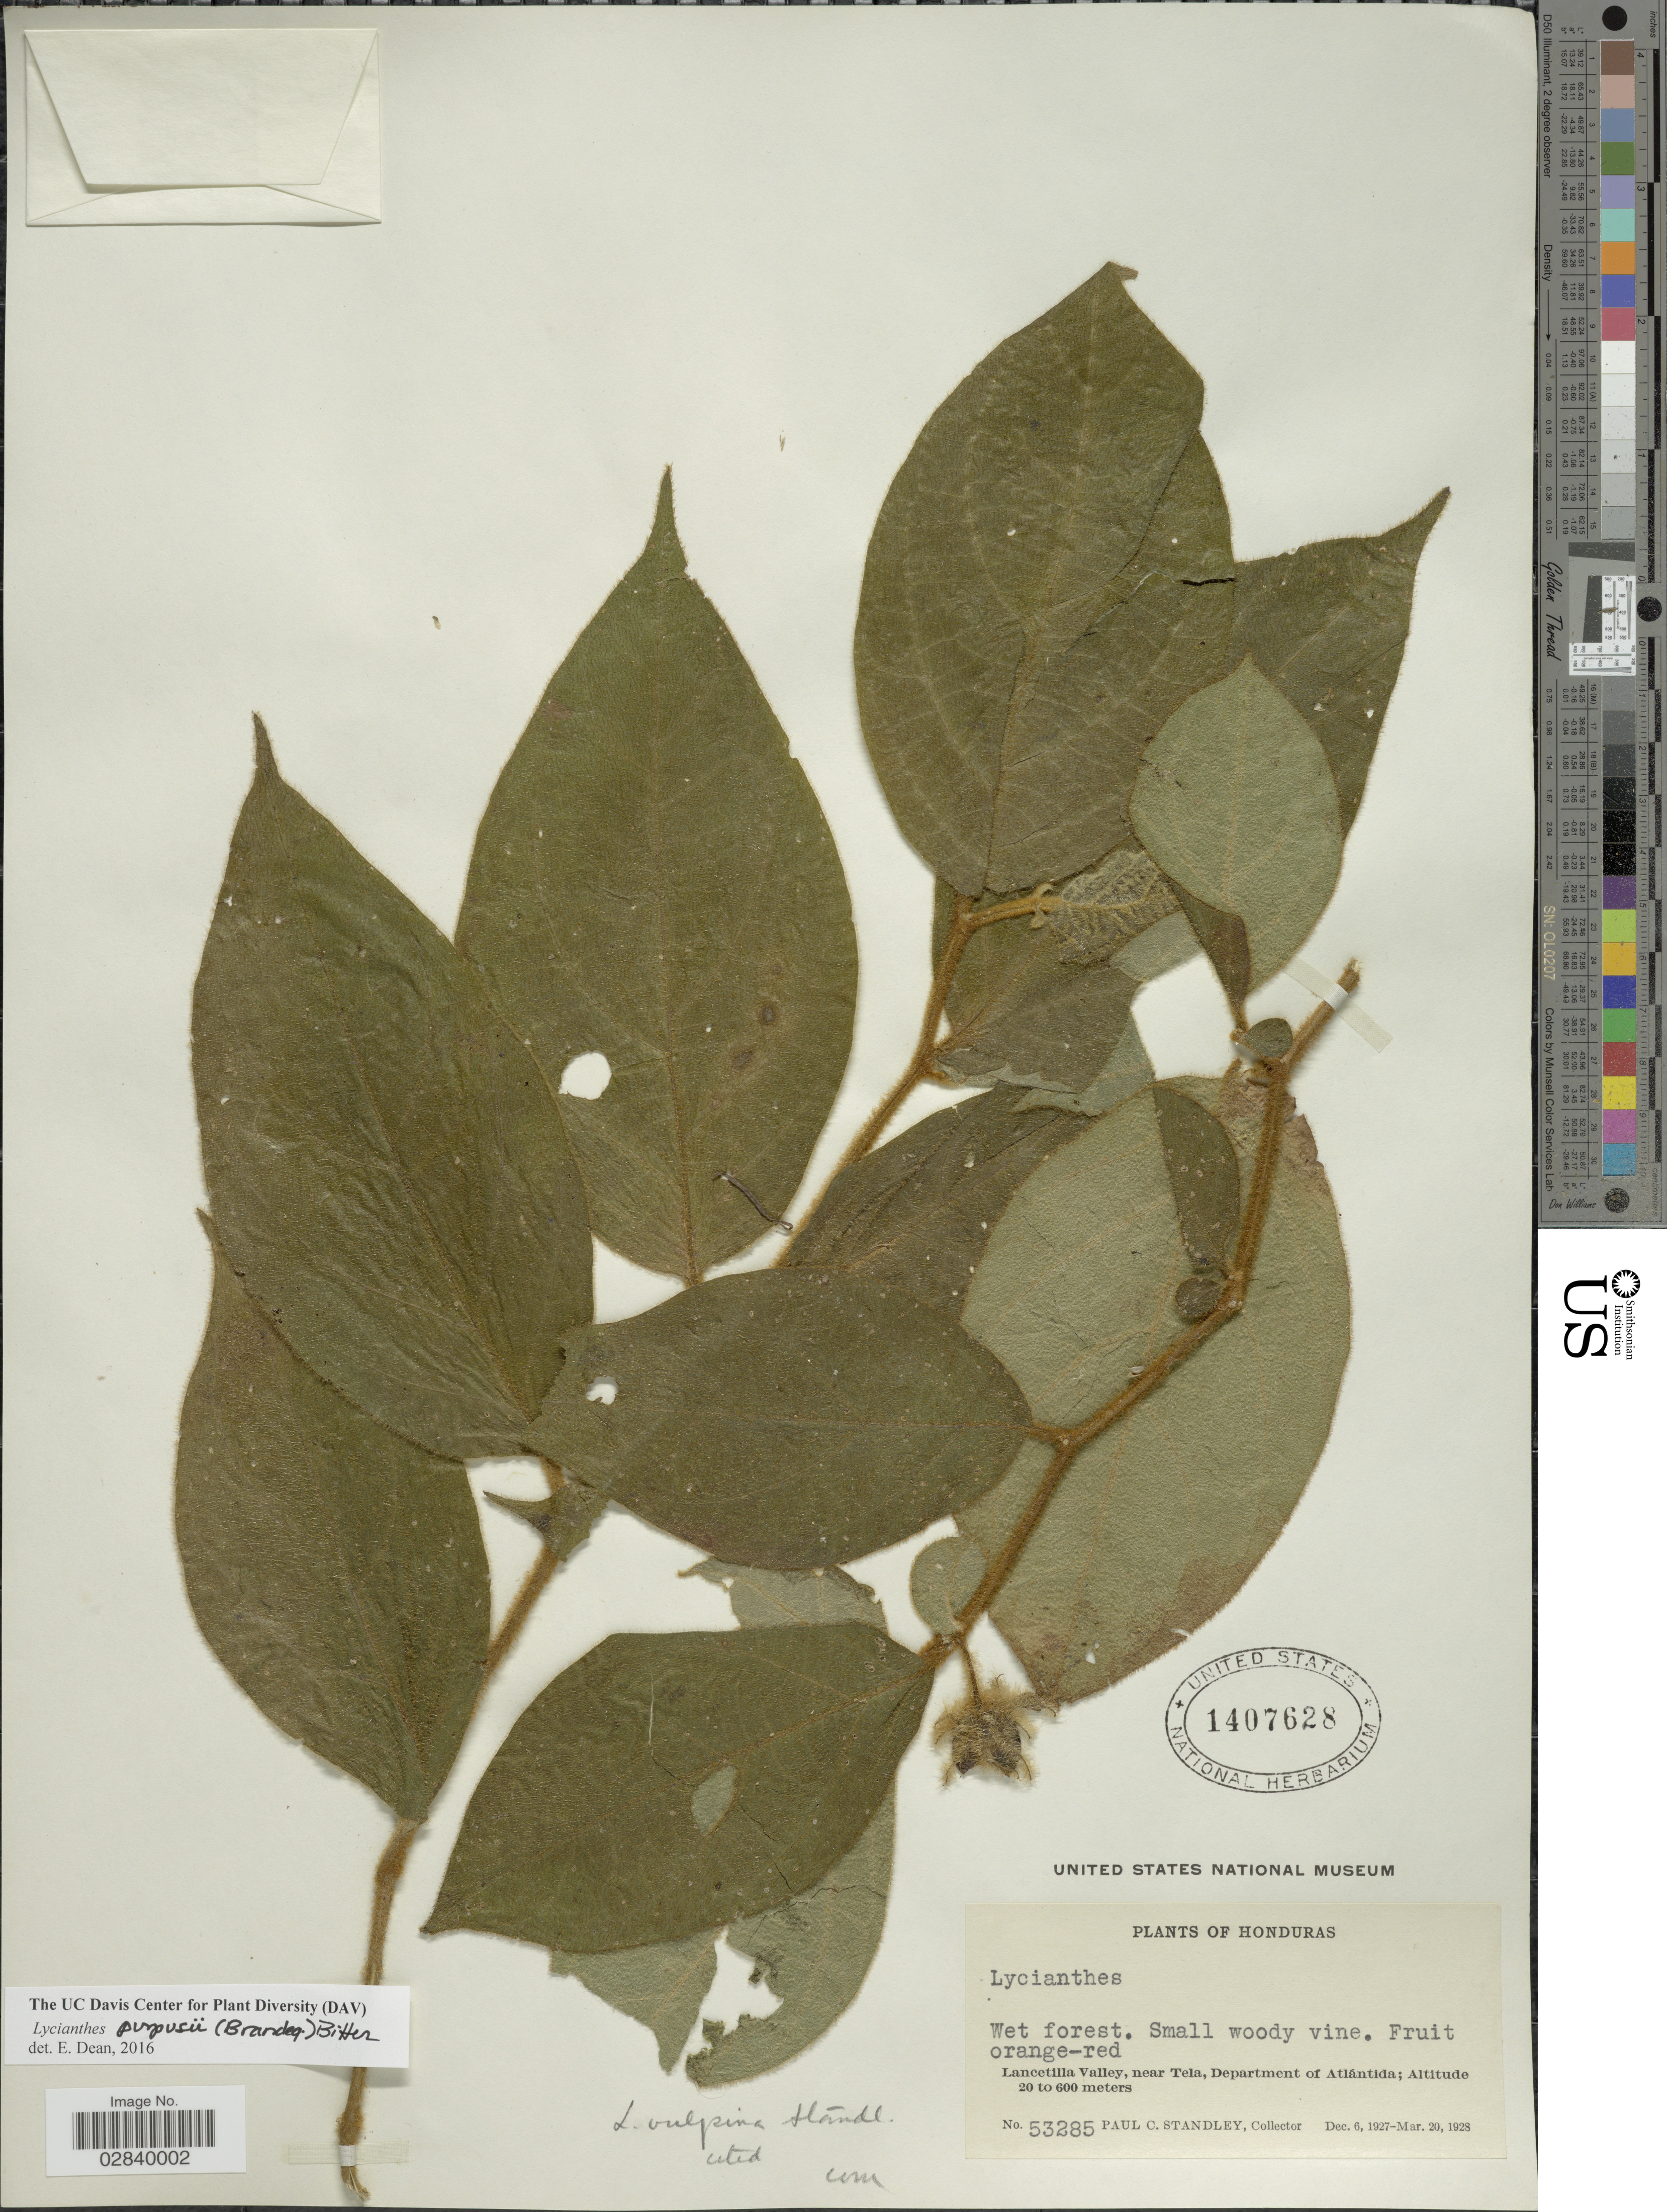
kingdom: Plantae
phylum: Tracheophyta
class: Magnoliopsida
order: Solanales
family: Solanaceae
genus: Lycianthes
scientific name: Lycianthes purpusii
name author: (Brandegee) Bitter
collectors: P. C. Standley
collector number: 53285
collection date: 1927-12-06/1928-03-20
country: Honduras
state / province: Atlántida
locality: Lancetilla Valley, near Tela, Department of Atlántida.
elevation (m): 20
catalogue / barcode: US 1407628